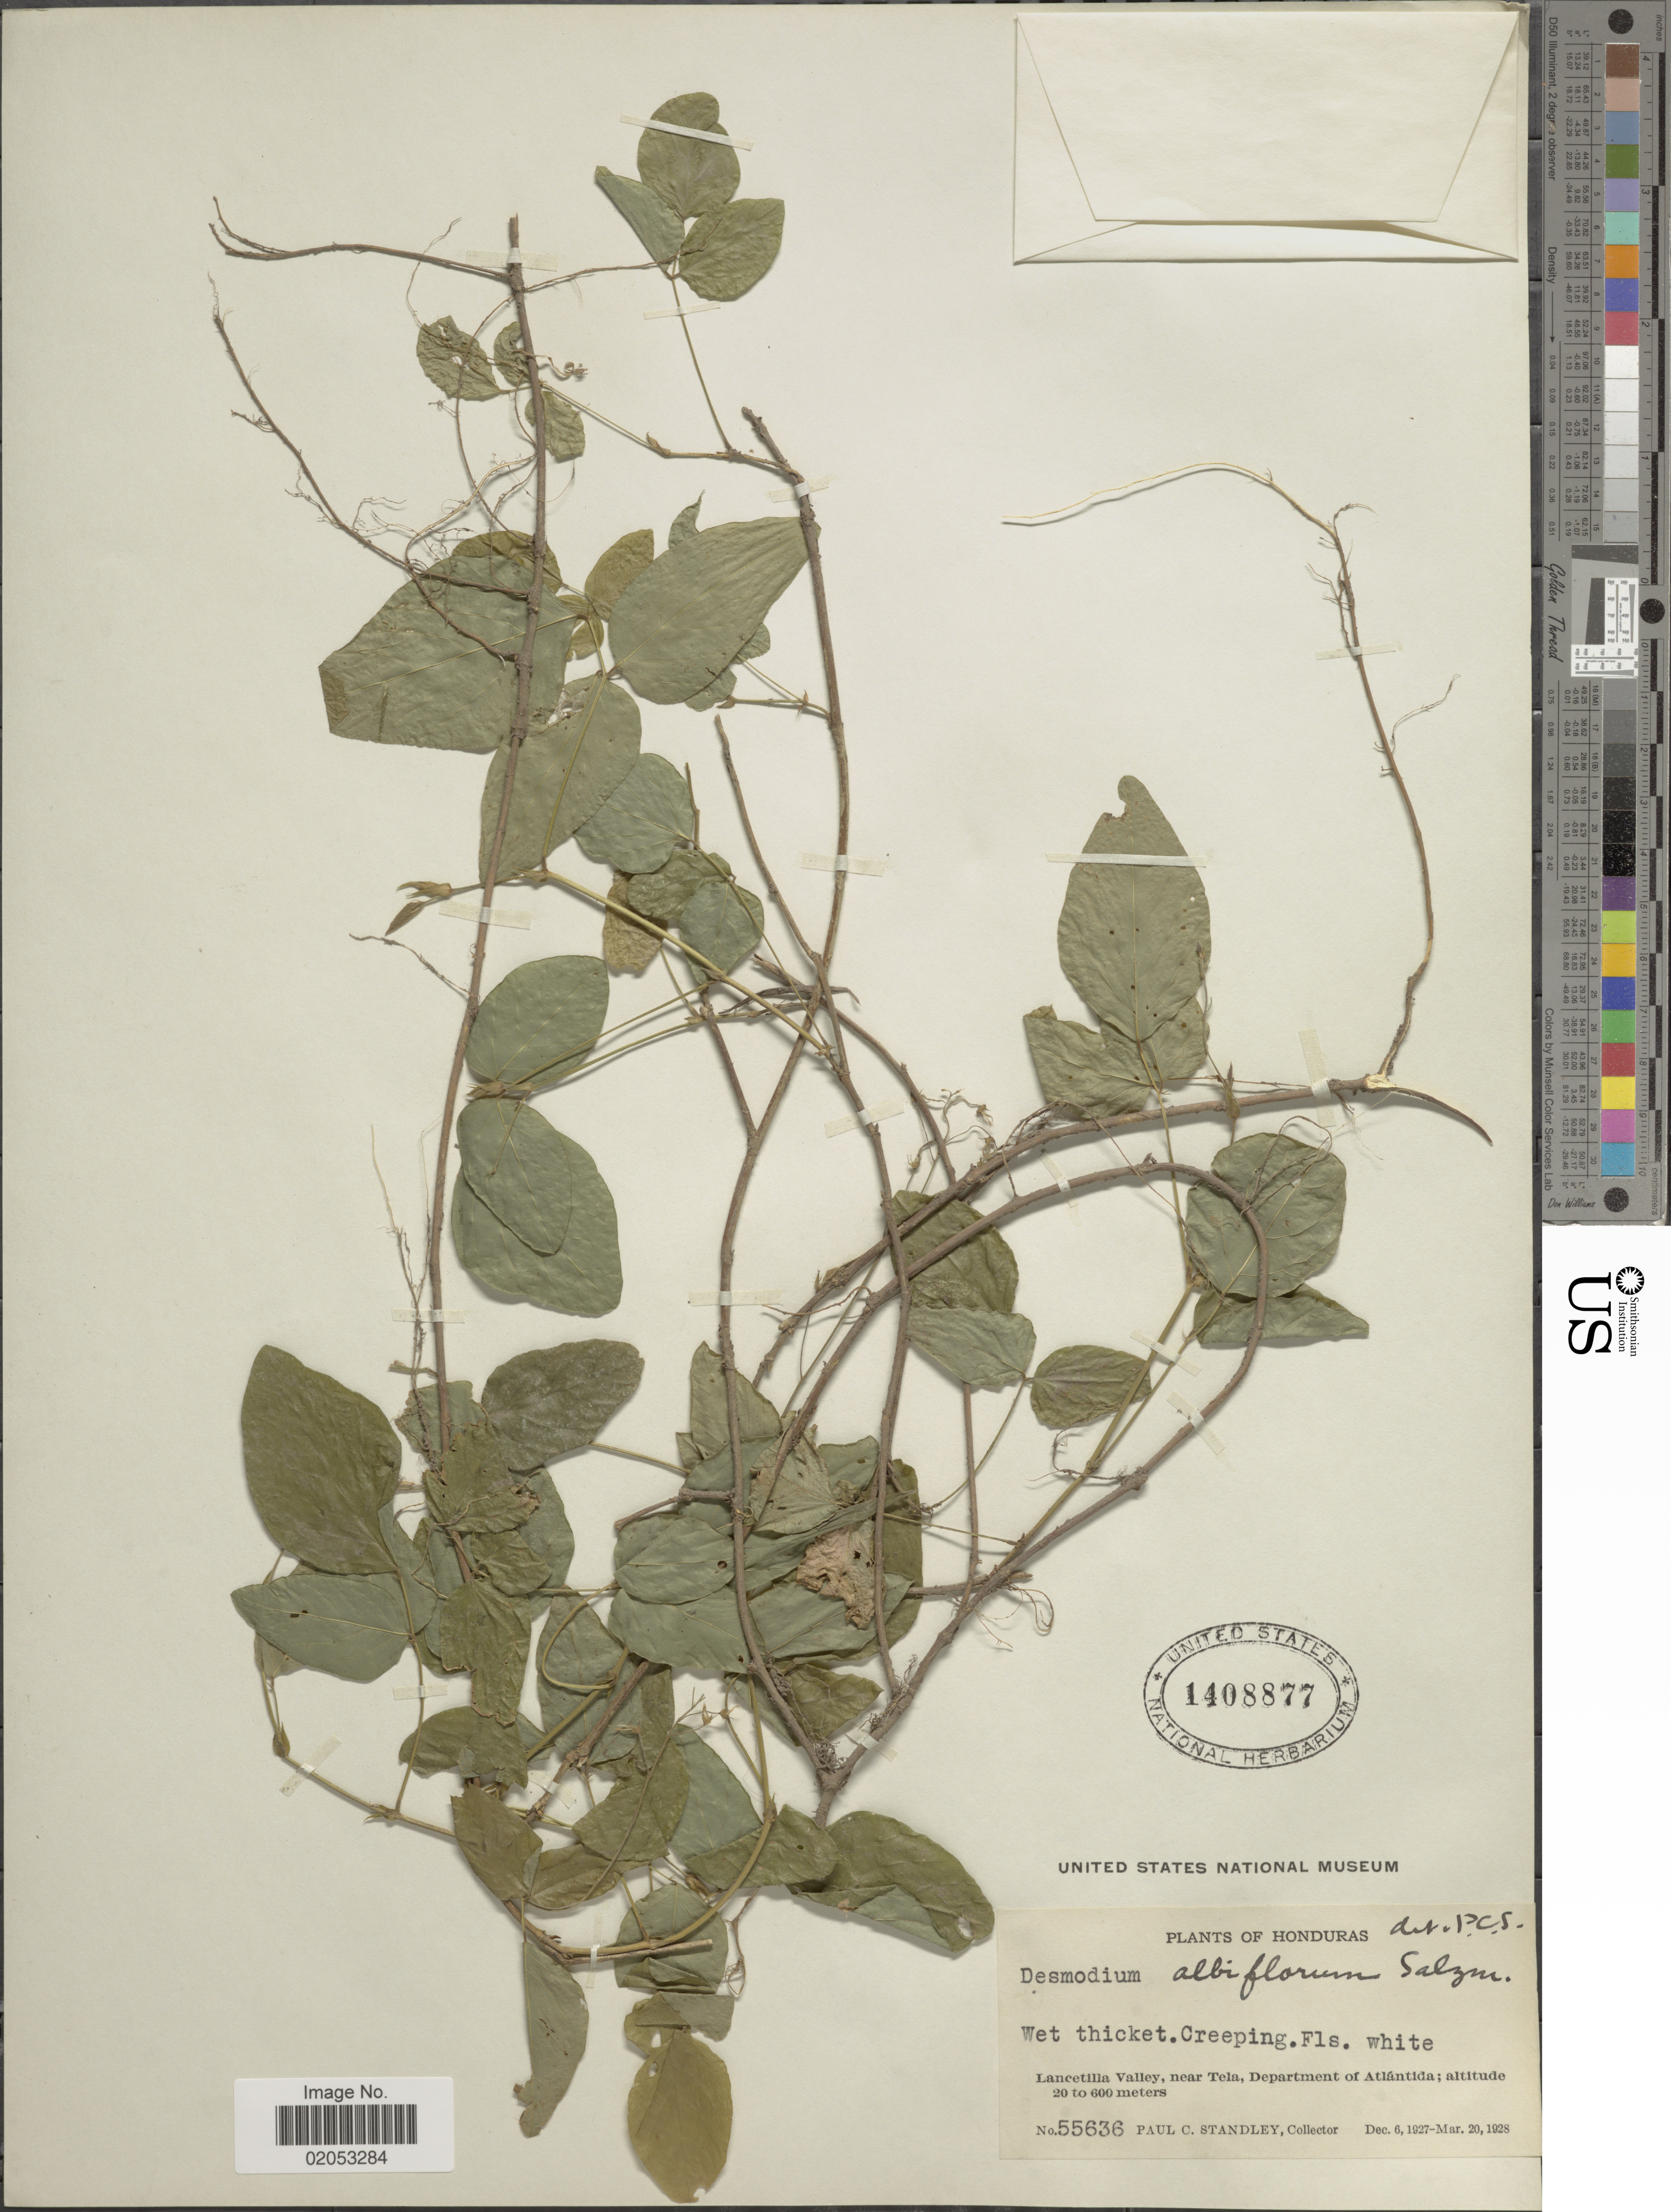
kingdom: Plantae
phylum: Tracheophyta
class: Magnoliopsida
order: Fabales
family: Fabaceae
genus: Desmodium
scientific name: Desmodium affine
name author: Schltdl.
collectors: P. C. Standley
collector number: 55636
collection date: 1927-12-06/1928-03-20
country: Honduras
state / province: Atlántida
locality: Lancetilla Valley, near Tela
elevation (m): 20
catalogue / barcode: US 1408877